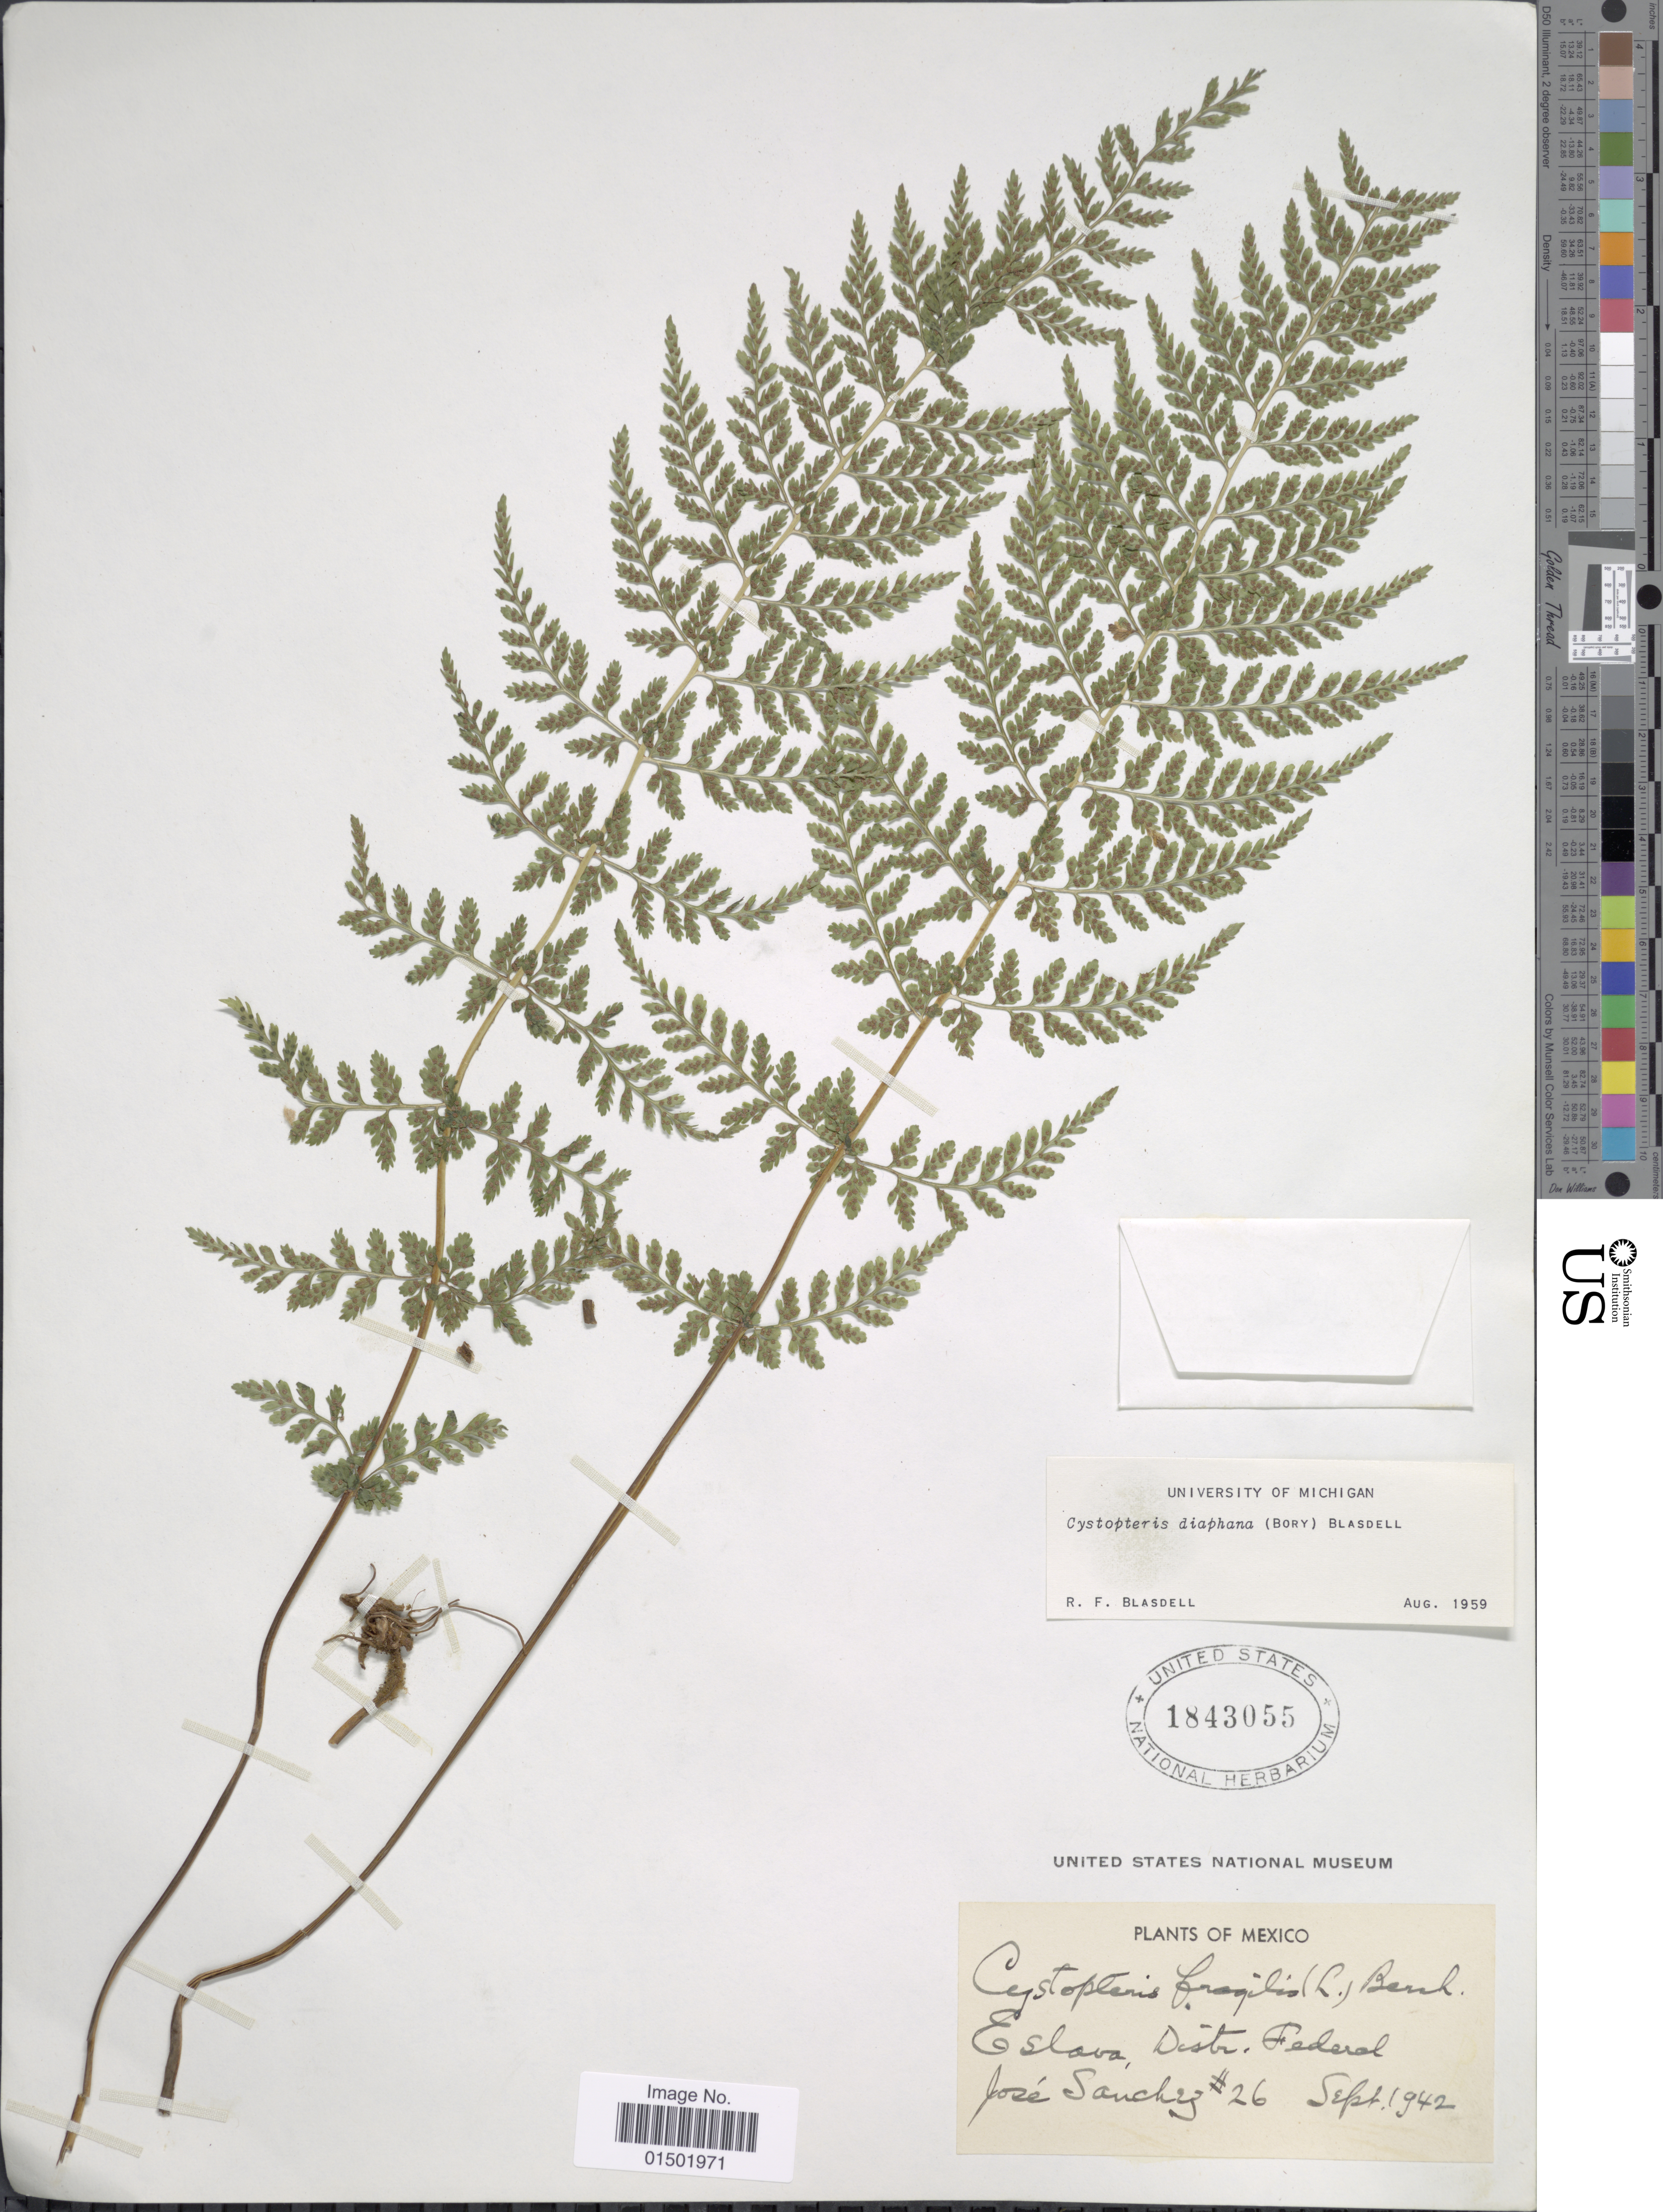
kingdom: Plantae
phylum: Tracheophyta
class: Polypodiopsida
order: Polypodiales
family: Cystopteridaceae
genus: Cystopteris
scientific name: Cystopteris diaphana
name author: (Bory) Blasdell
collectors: J. Sánchez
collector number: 26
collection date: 1942-09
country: Mexico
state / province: Distrito Federal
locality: Eslava, Distr. Federal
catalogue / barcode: US 1843055